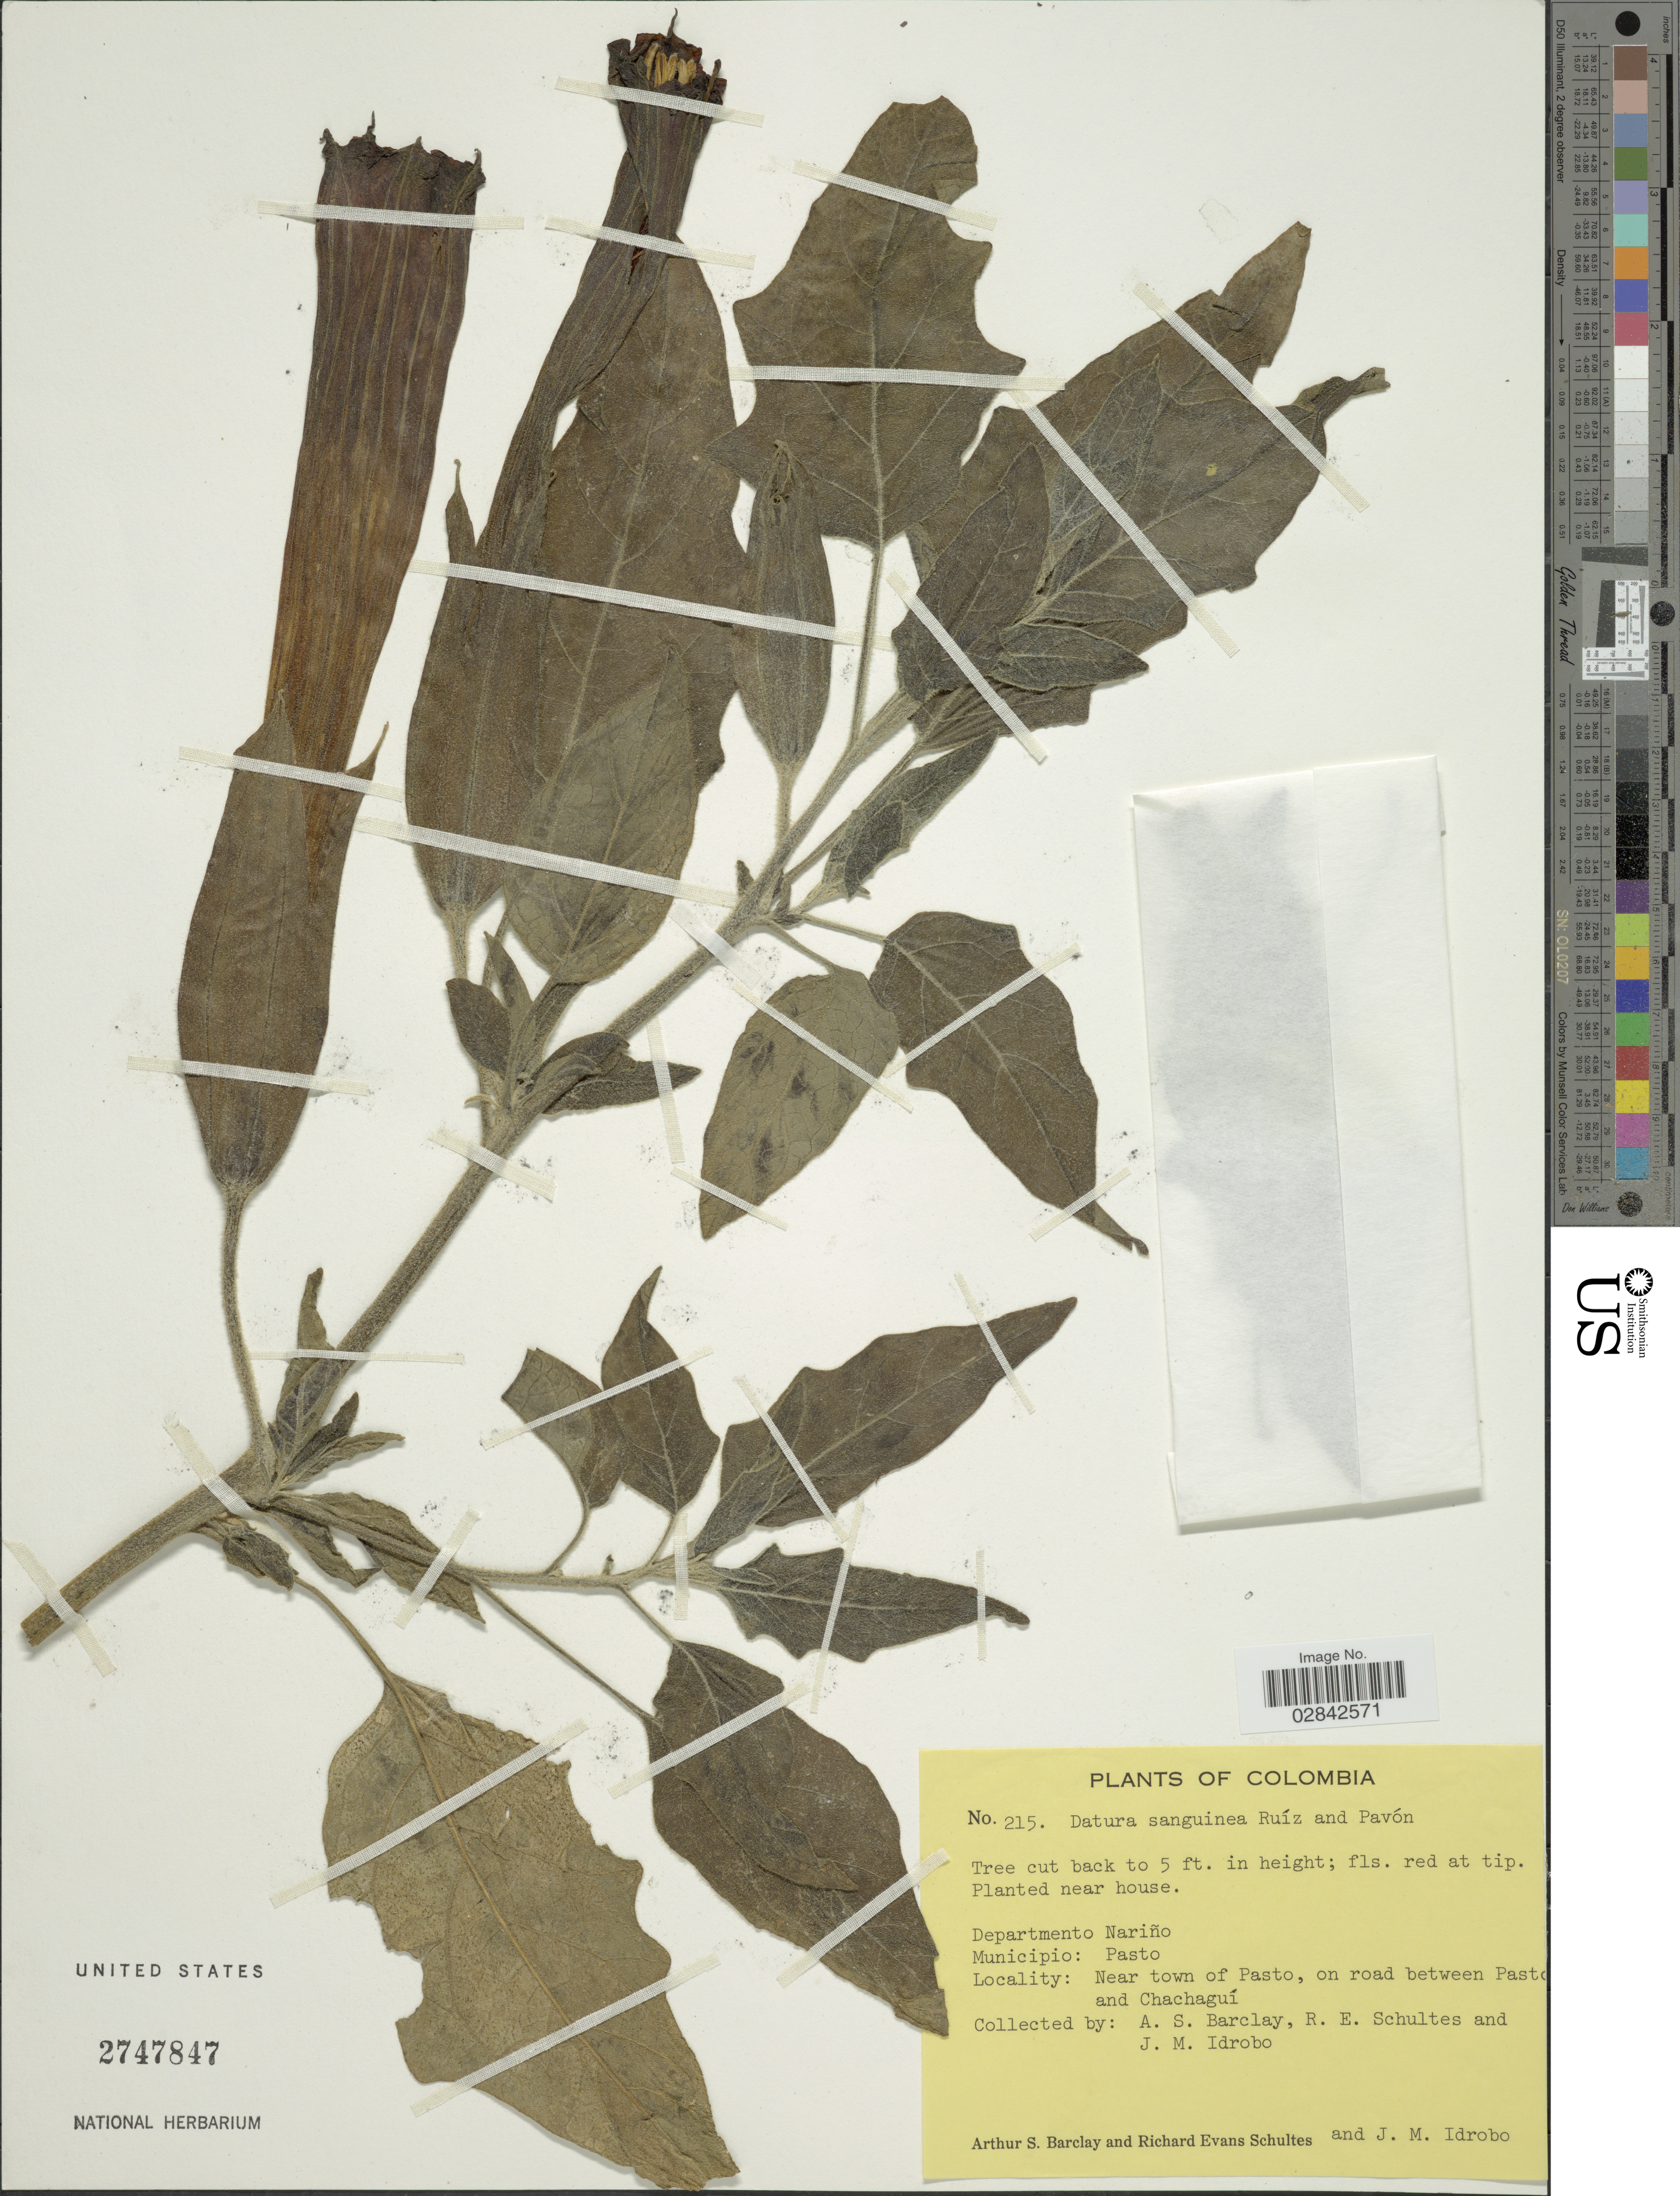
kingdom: Plantae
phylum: Tracheophyta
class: Magnoliopsida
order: Solanales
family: Solanaceae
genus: Brugmansia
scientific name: Brugmansia sanguinea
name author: (Ruiz & Pav.) D. Don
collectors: A. S. Barclay, R. E. Schultes & J. M. Idrobo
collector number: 215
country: Colombia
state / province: Nariño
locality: Departmento: Nariño, Municipio: Pasto, near town of Pasto, on road between Pasto and Chachaguí.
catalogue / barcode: US 2747847